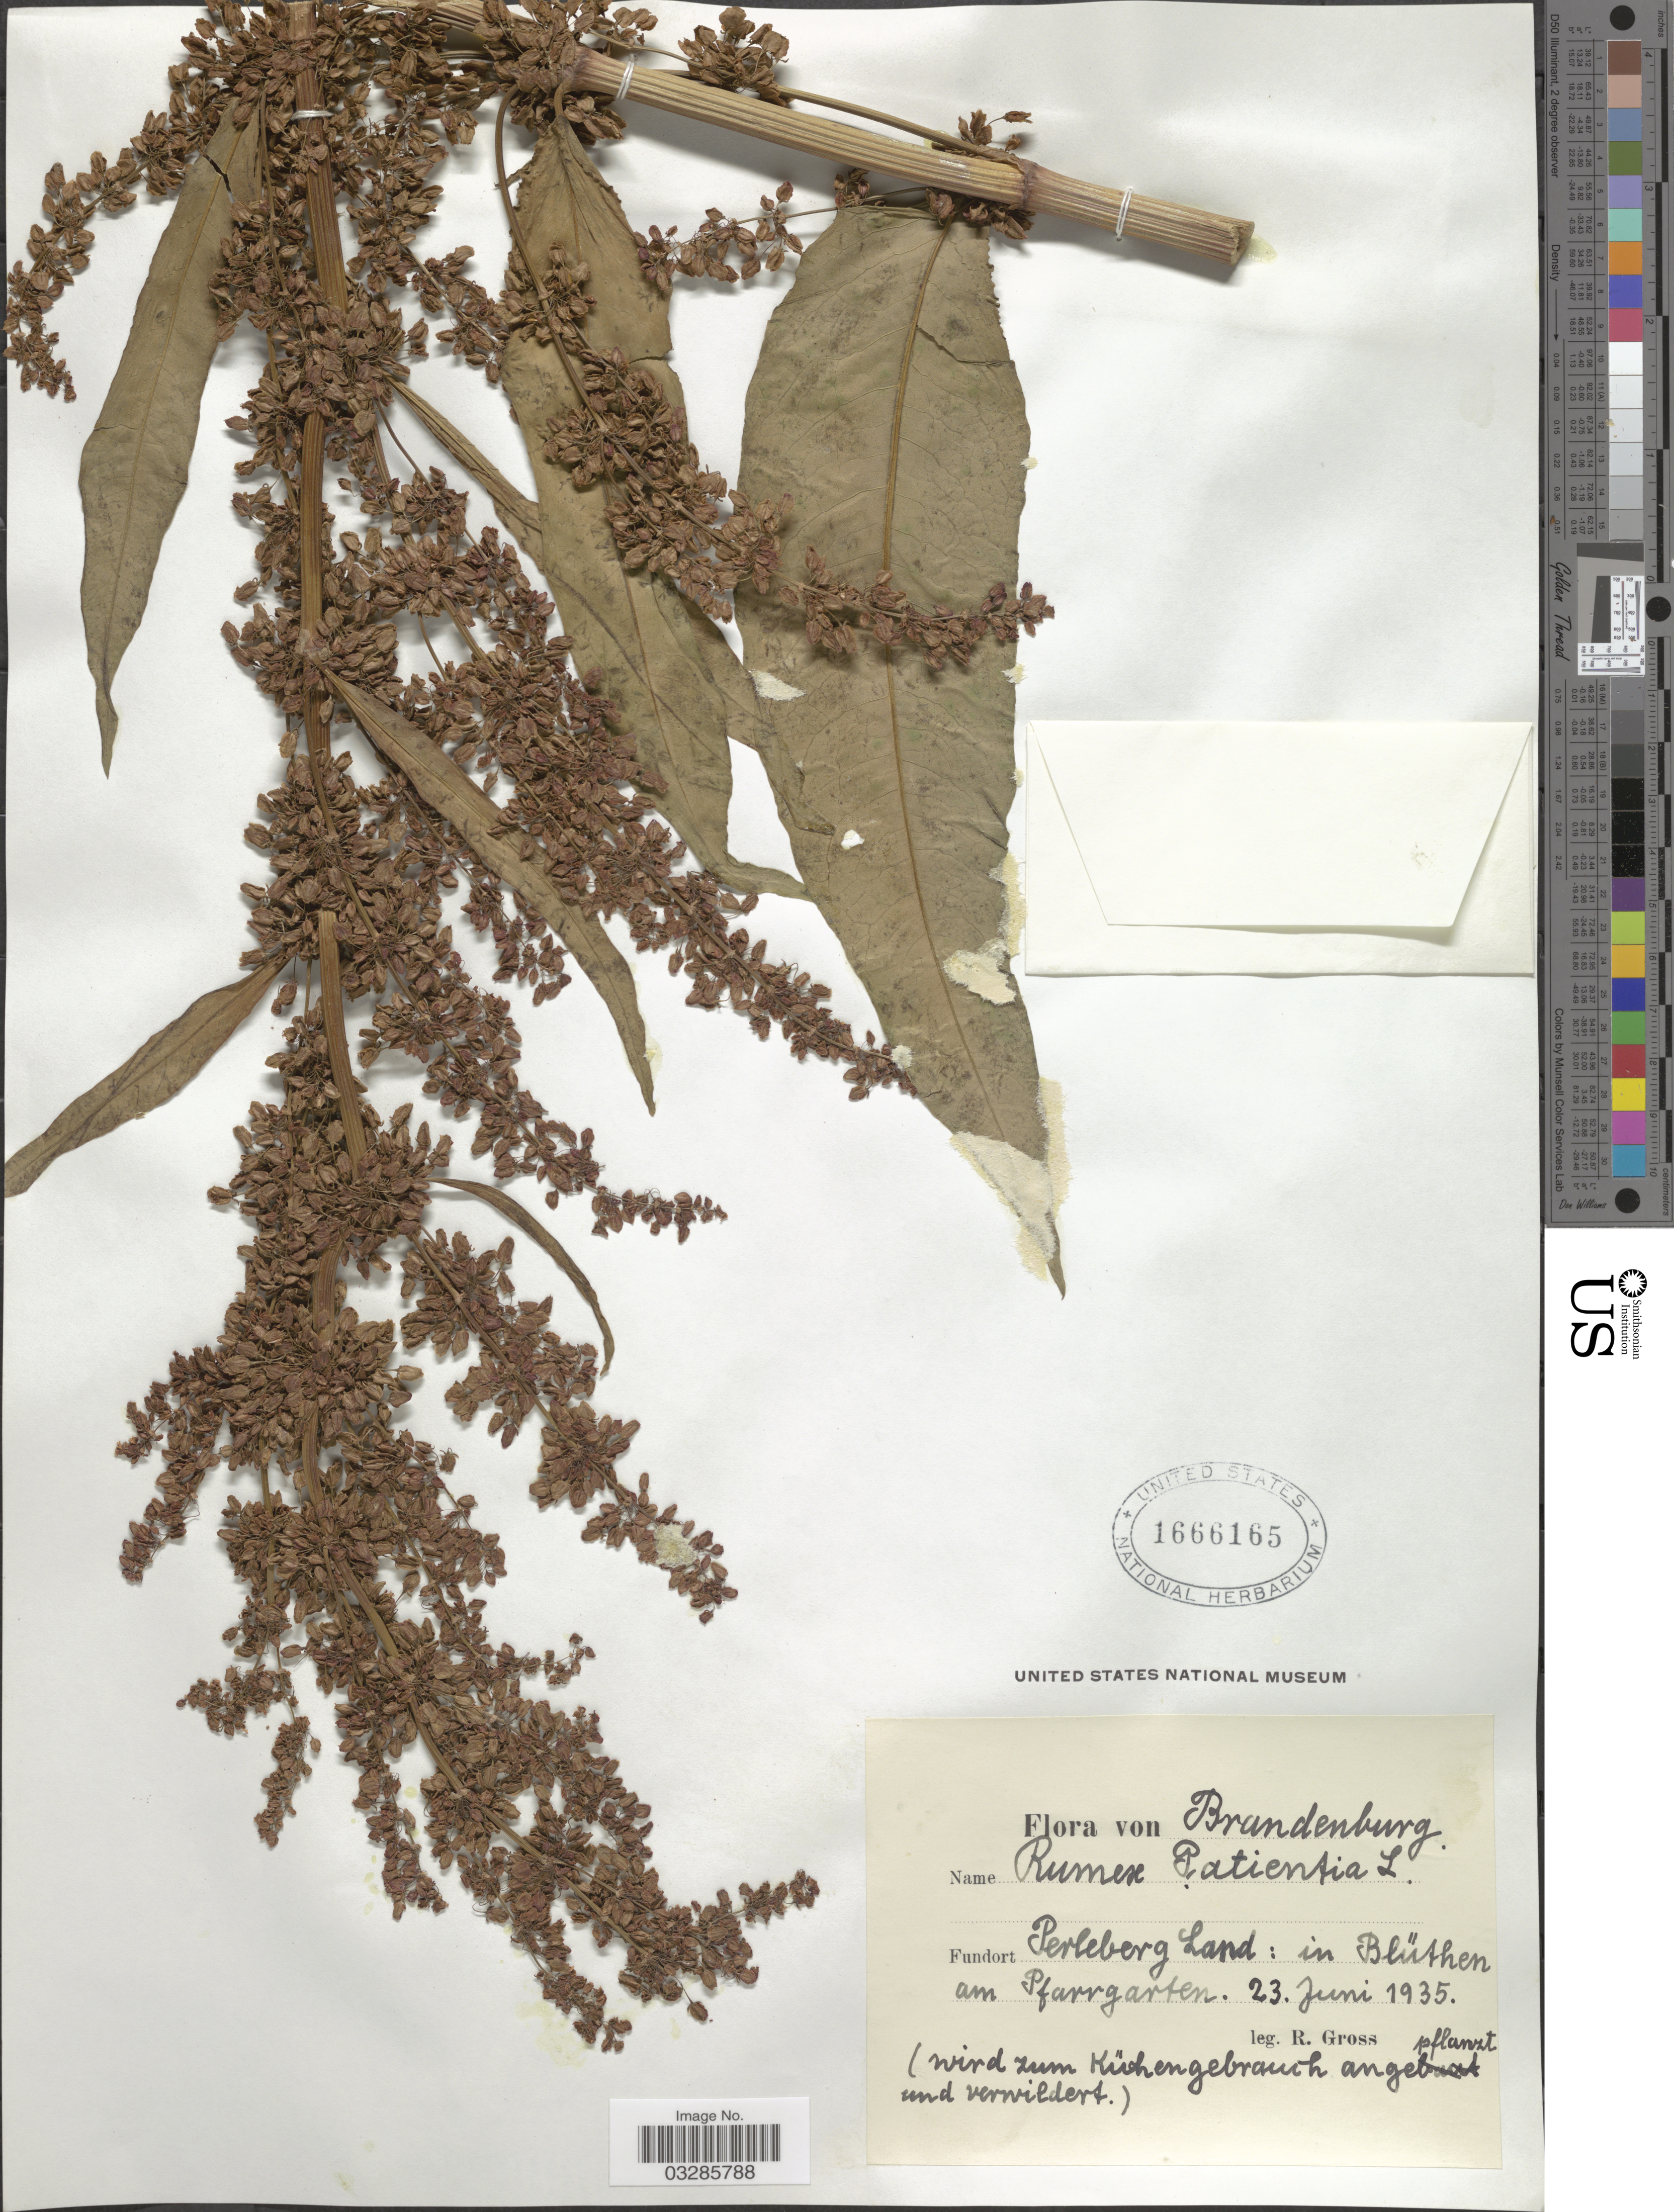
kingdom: Plantae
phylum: Tracheophyta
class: Magnoliopsida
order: Caryophyllales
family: Polygonaceae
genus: Rumex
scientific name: Rumex patientia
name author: L.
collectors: R. Gross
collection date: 1935-06-23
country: Germany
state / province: Brandenburg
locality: Perleberg Land: in Blüthen am Pfarrgarten.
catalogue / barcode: US 1666165